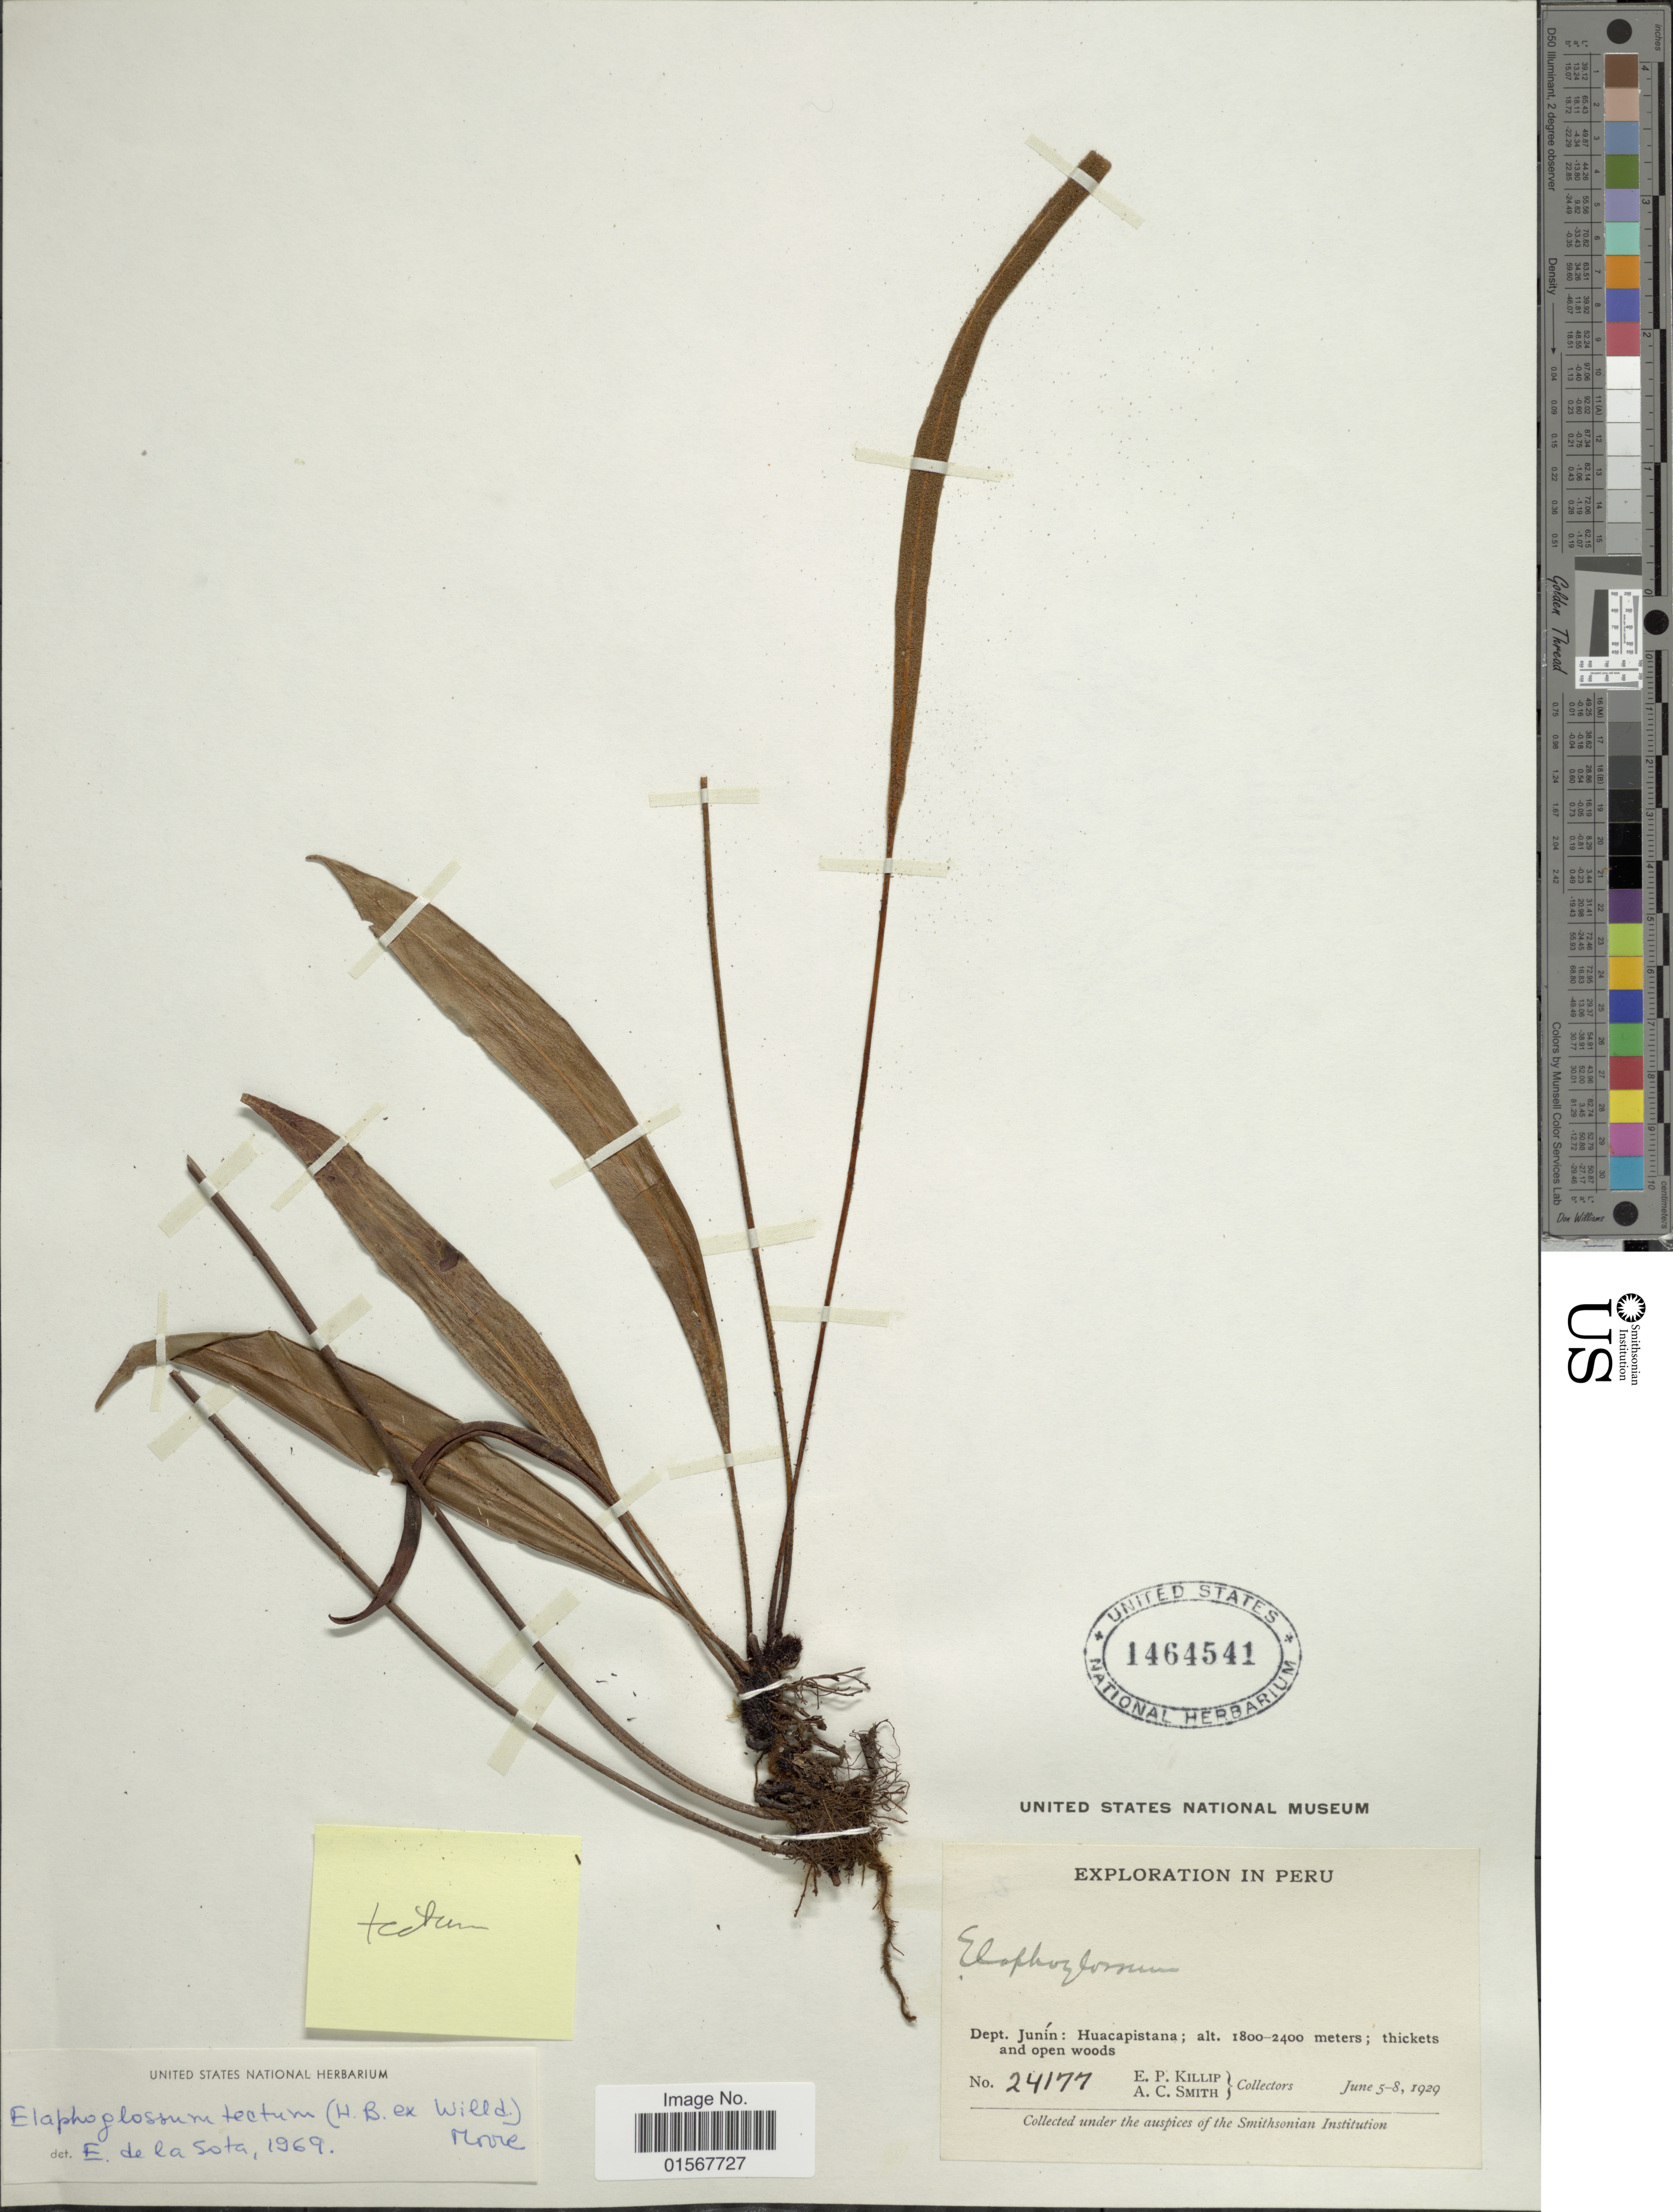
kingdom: Plantae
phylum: Tracheophyta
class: Polypodiopsida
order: Polypodiales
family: Dryopteridaceae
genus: Elaphoglossum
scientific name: Elaphoglossum tectum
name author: (Humb. & Bonpl.) Moore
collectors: E. P. Killip & A. C. Smith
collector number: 24177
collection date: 1929-06-05/1929-06-08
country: Peru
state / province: Junín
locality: Dept. Junín : Huacapistana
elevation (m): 1800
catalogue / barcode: US 1464541